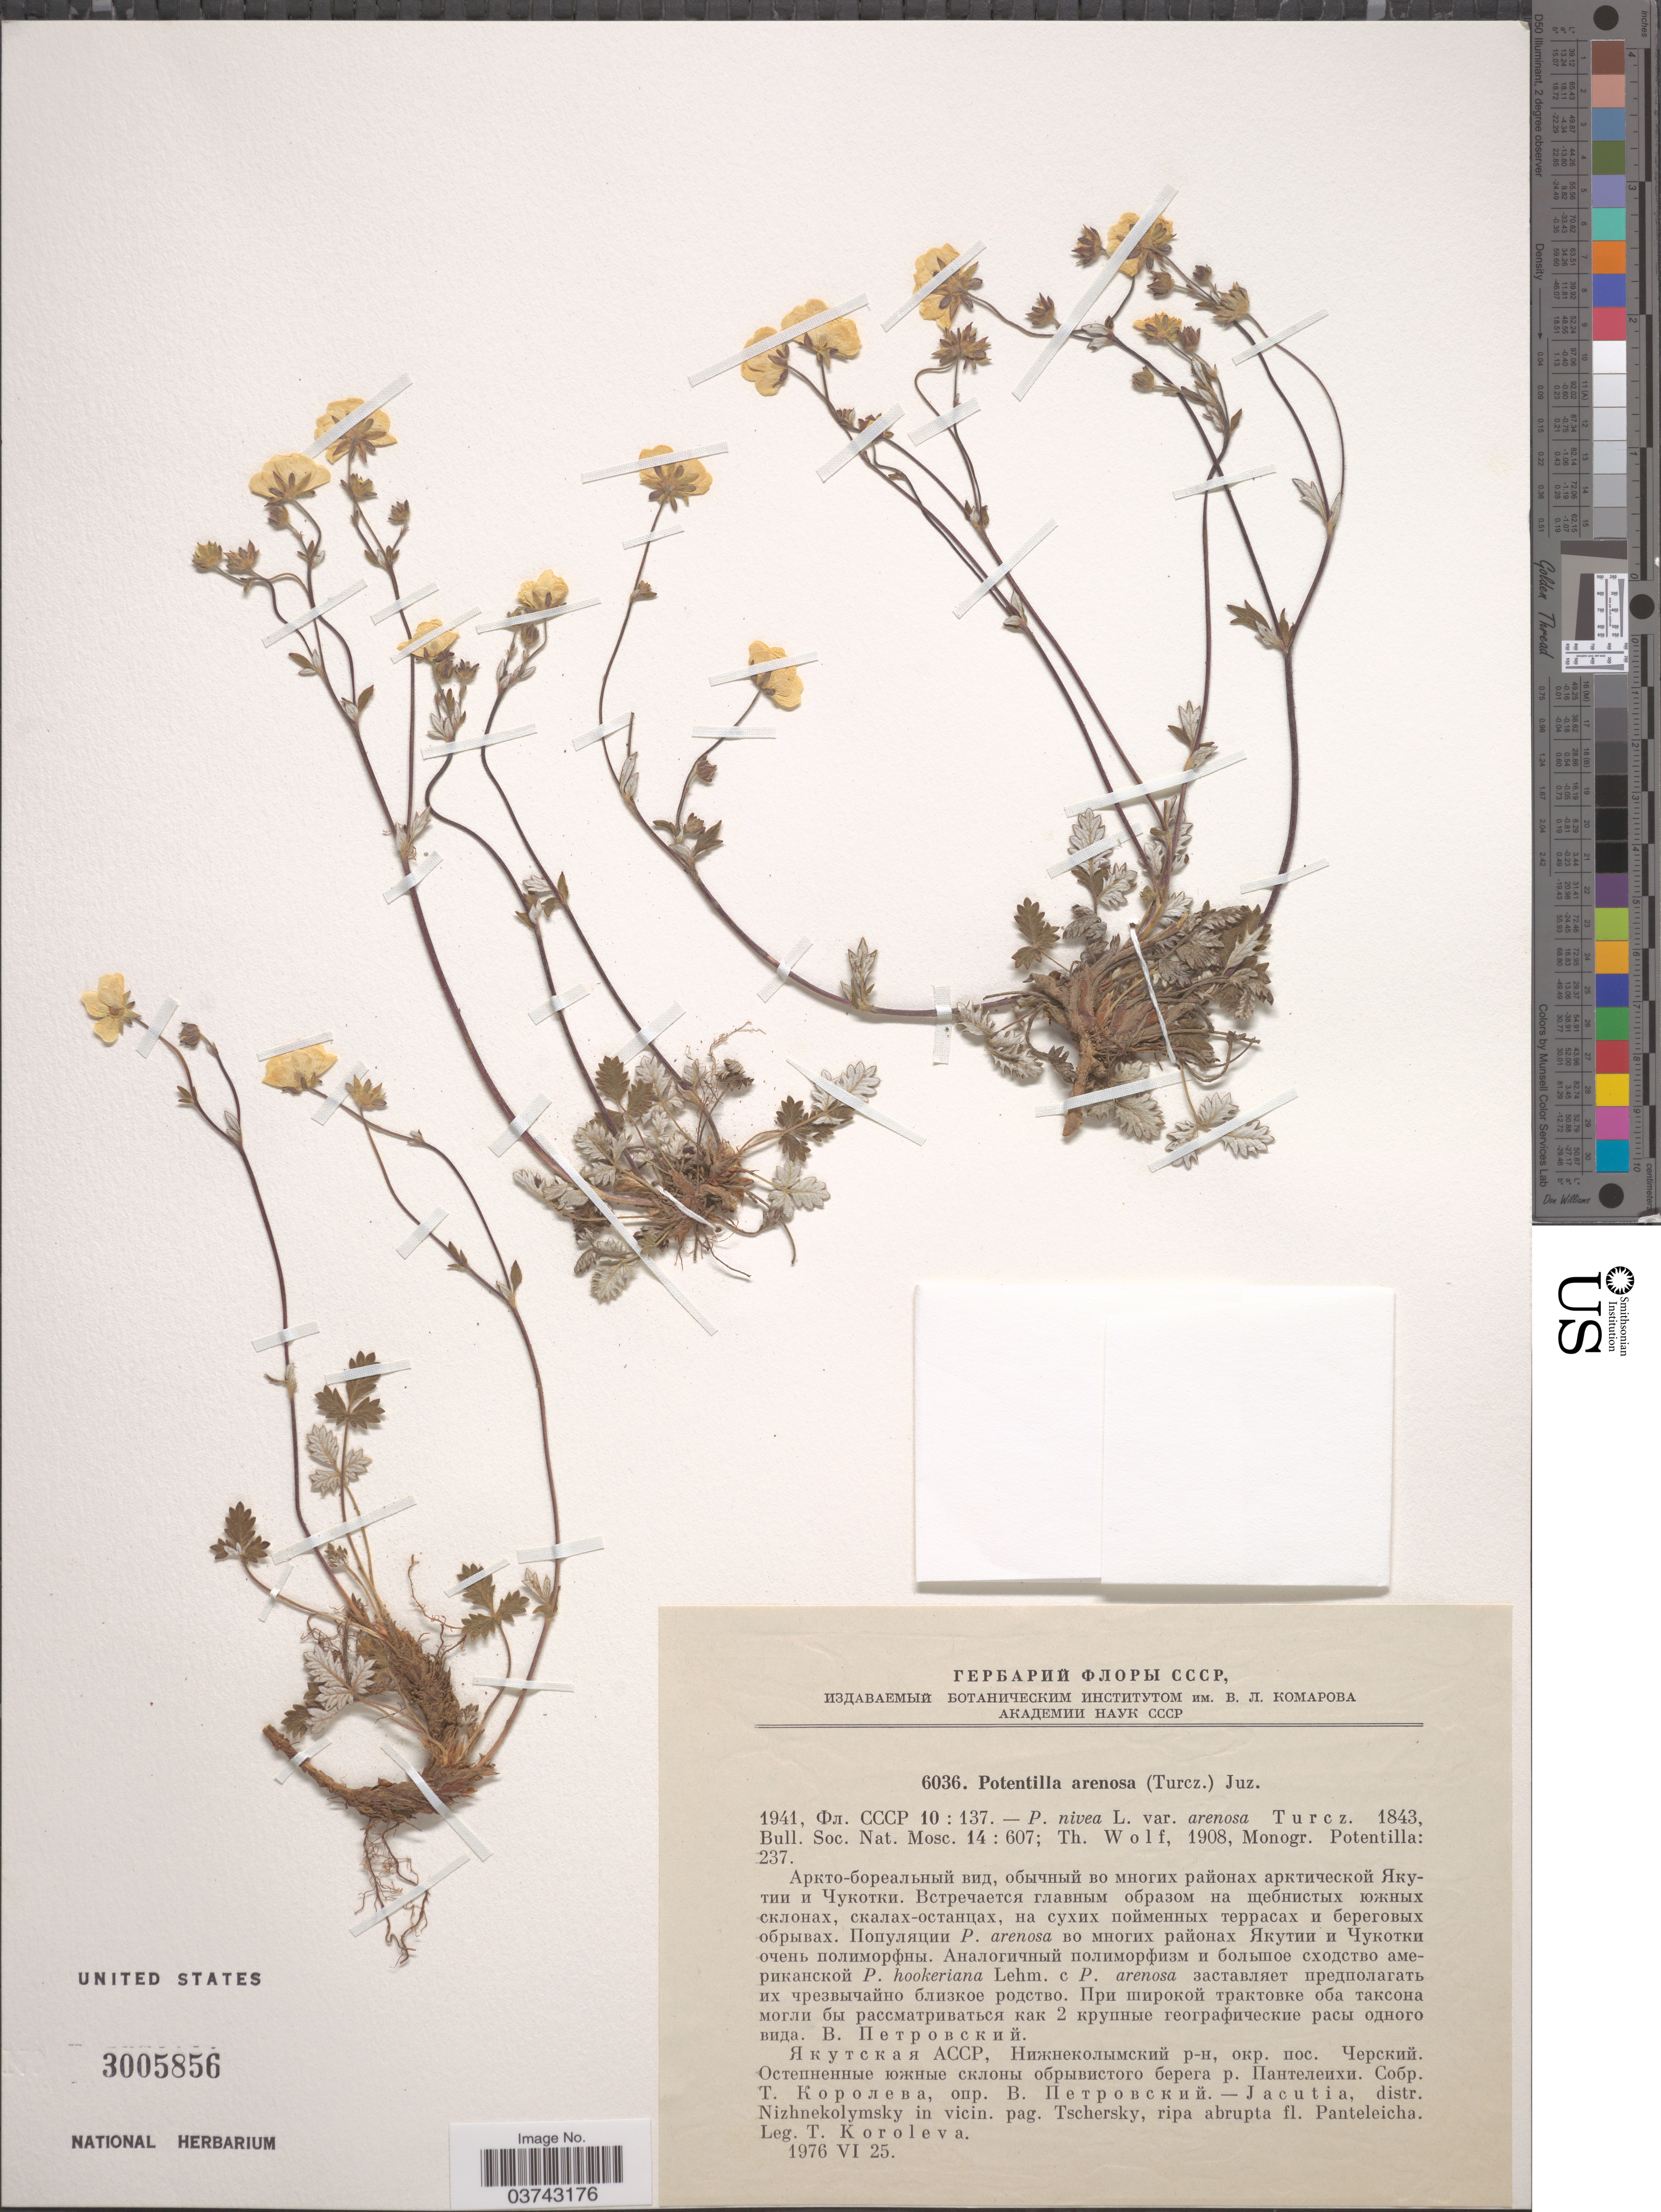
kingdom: Plantae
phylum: Tracheophyta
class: Magnoliopsida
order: Rosales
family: Rosaceae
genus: Potentilla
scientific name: Potentilla arenosa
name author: (Turcz.) Juz.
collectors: T. Koroleva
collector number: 6036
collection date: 1976-06-25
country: Russian Federation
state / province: Sakha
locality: Jacutia, distr. Nizhnekolymsky in vicin. pag. Tschersky, ripa abrupta fl. Panteleicha.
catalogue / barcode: US 3005856